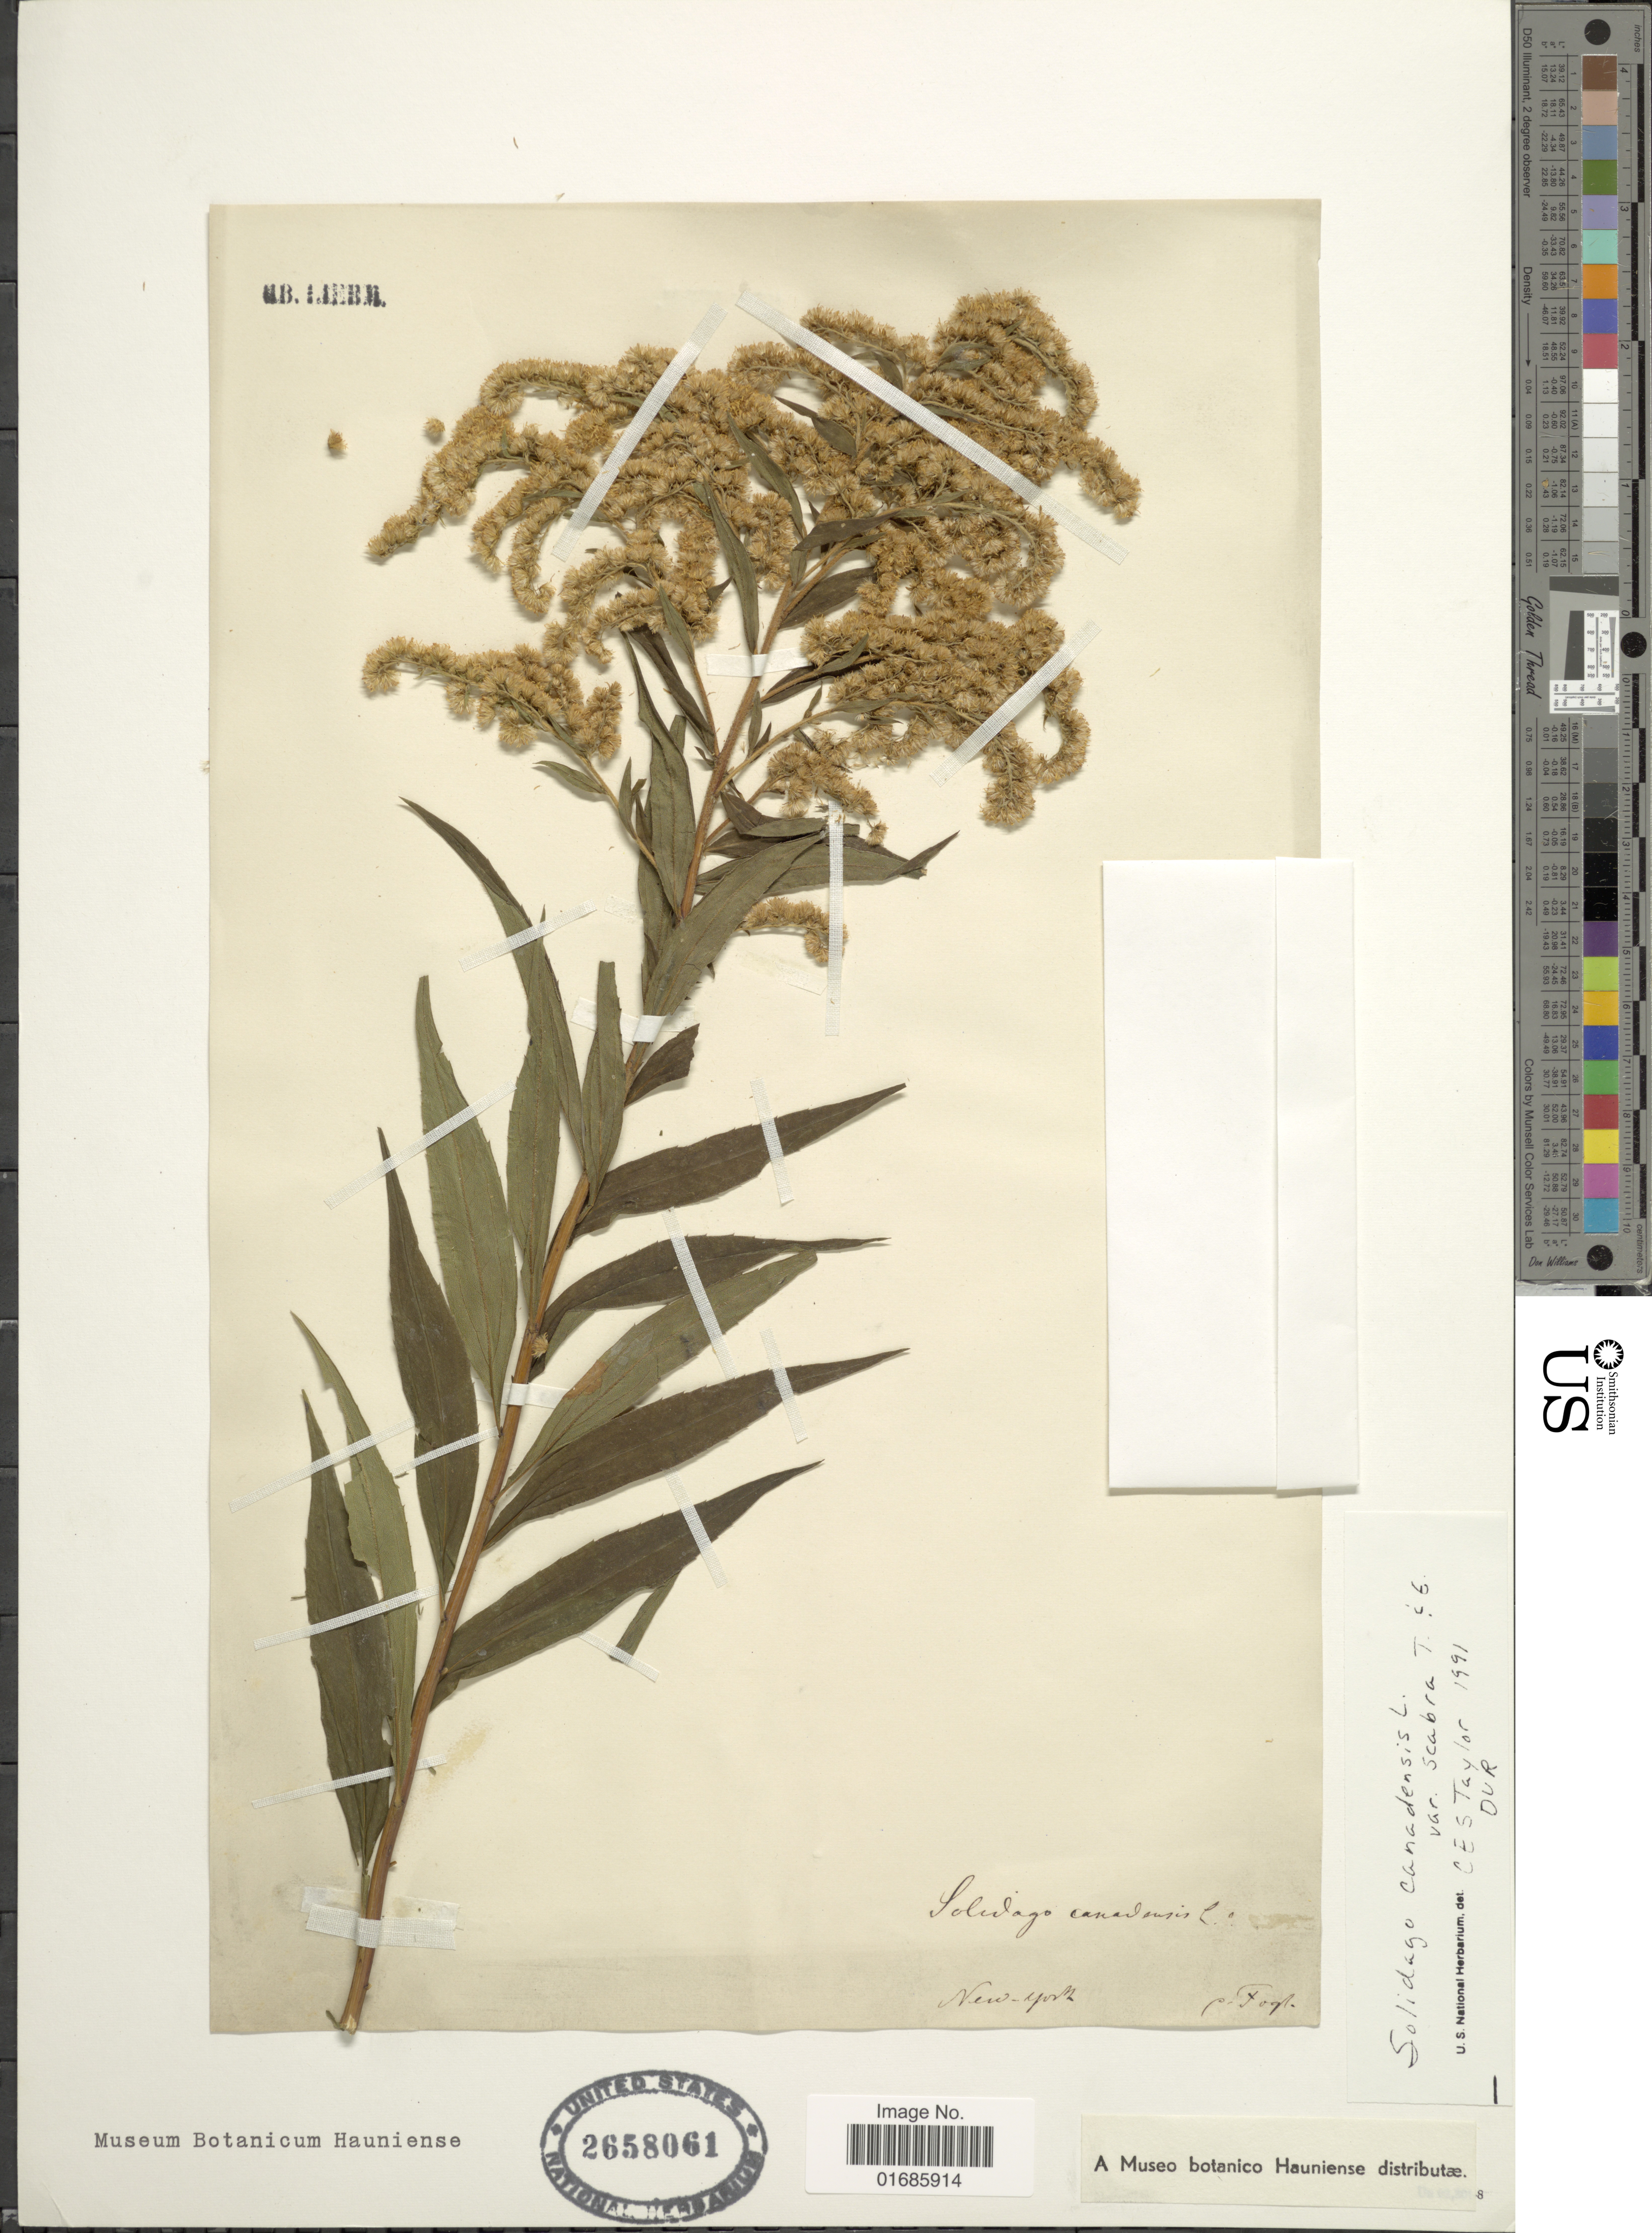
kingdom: Plantae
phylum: Tracheophyta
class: Magnoliopsida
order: Asterales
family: Asteraceae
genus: Solidago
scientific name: Solidago canadensis var. scabra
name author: (Muhl. ex Willd.) Torr. & A. Gray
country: United States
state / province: New York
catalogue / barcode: US 2658061